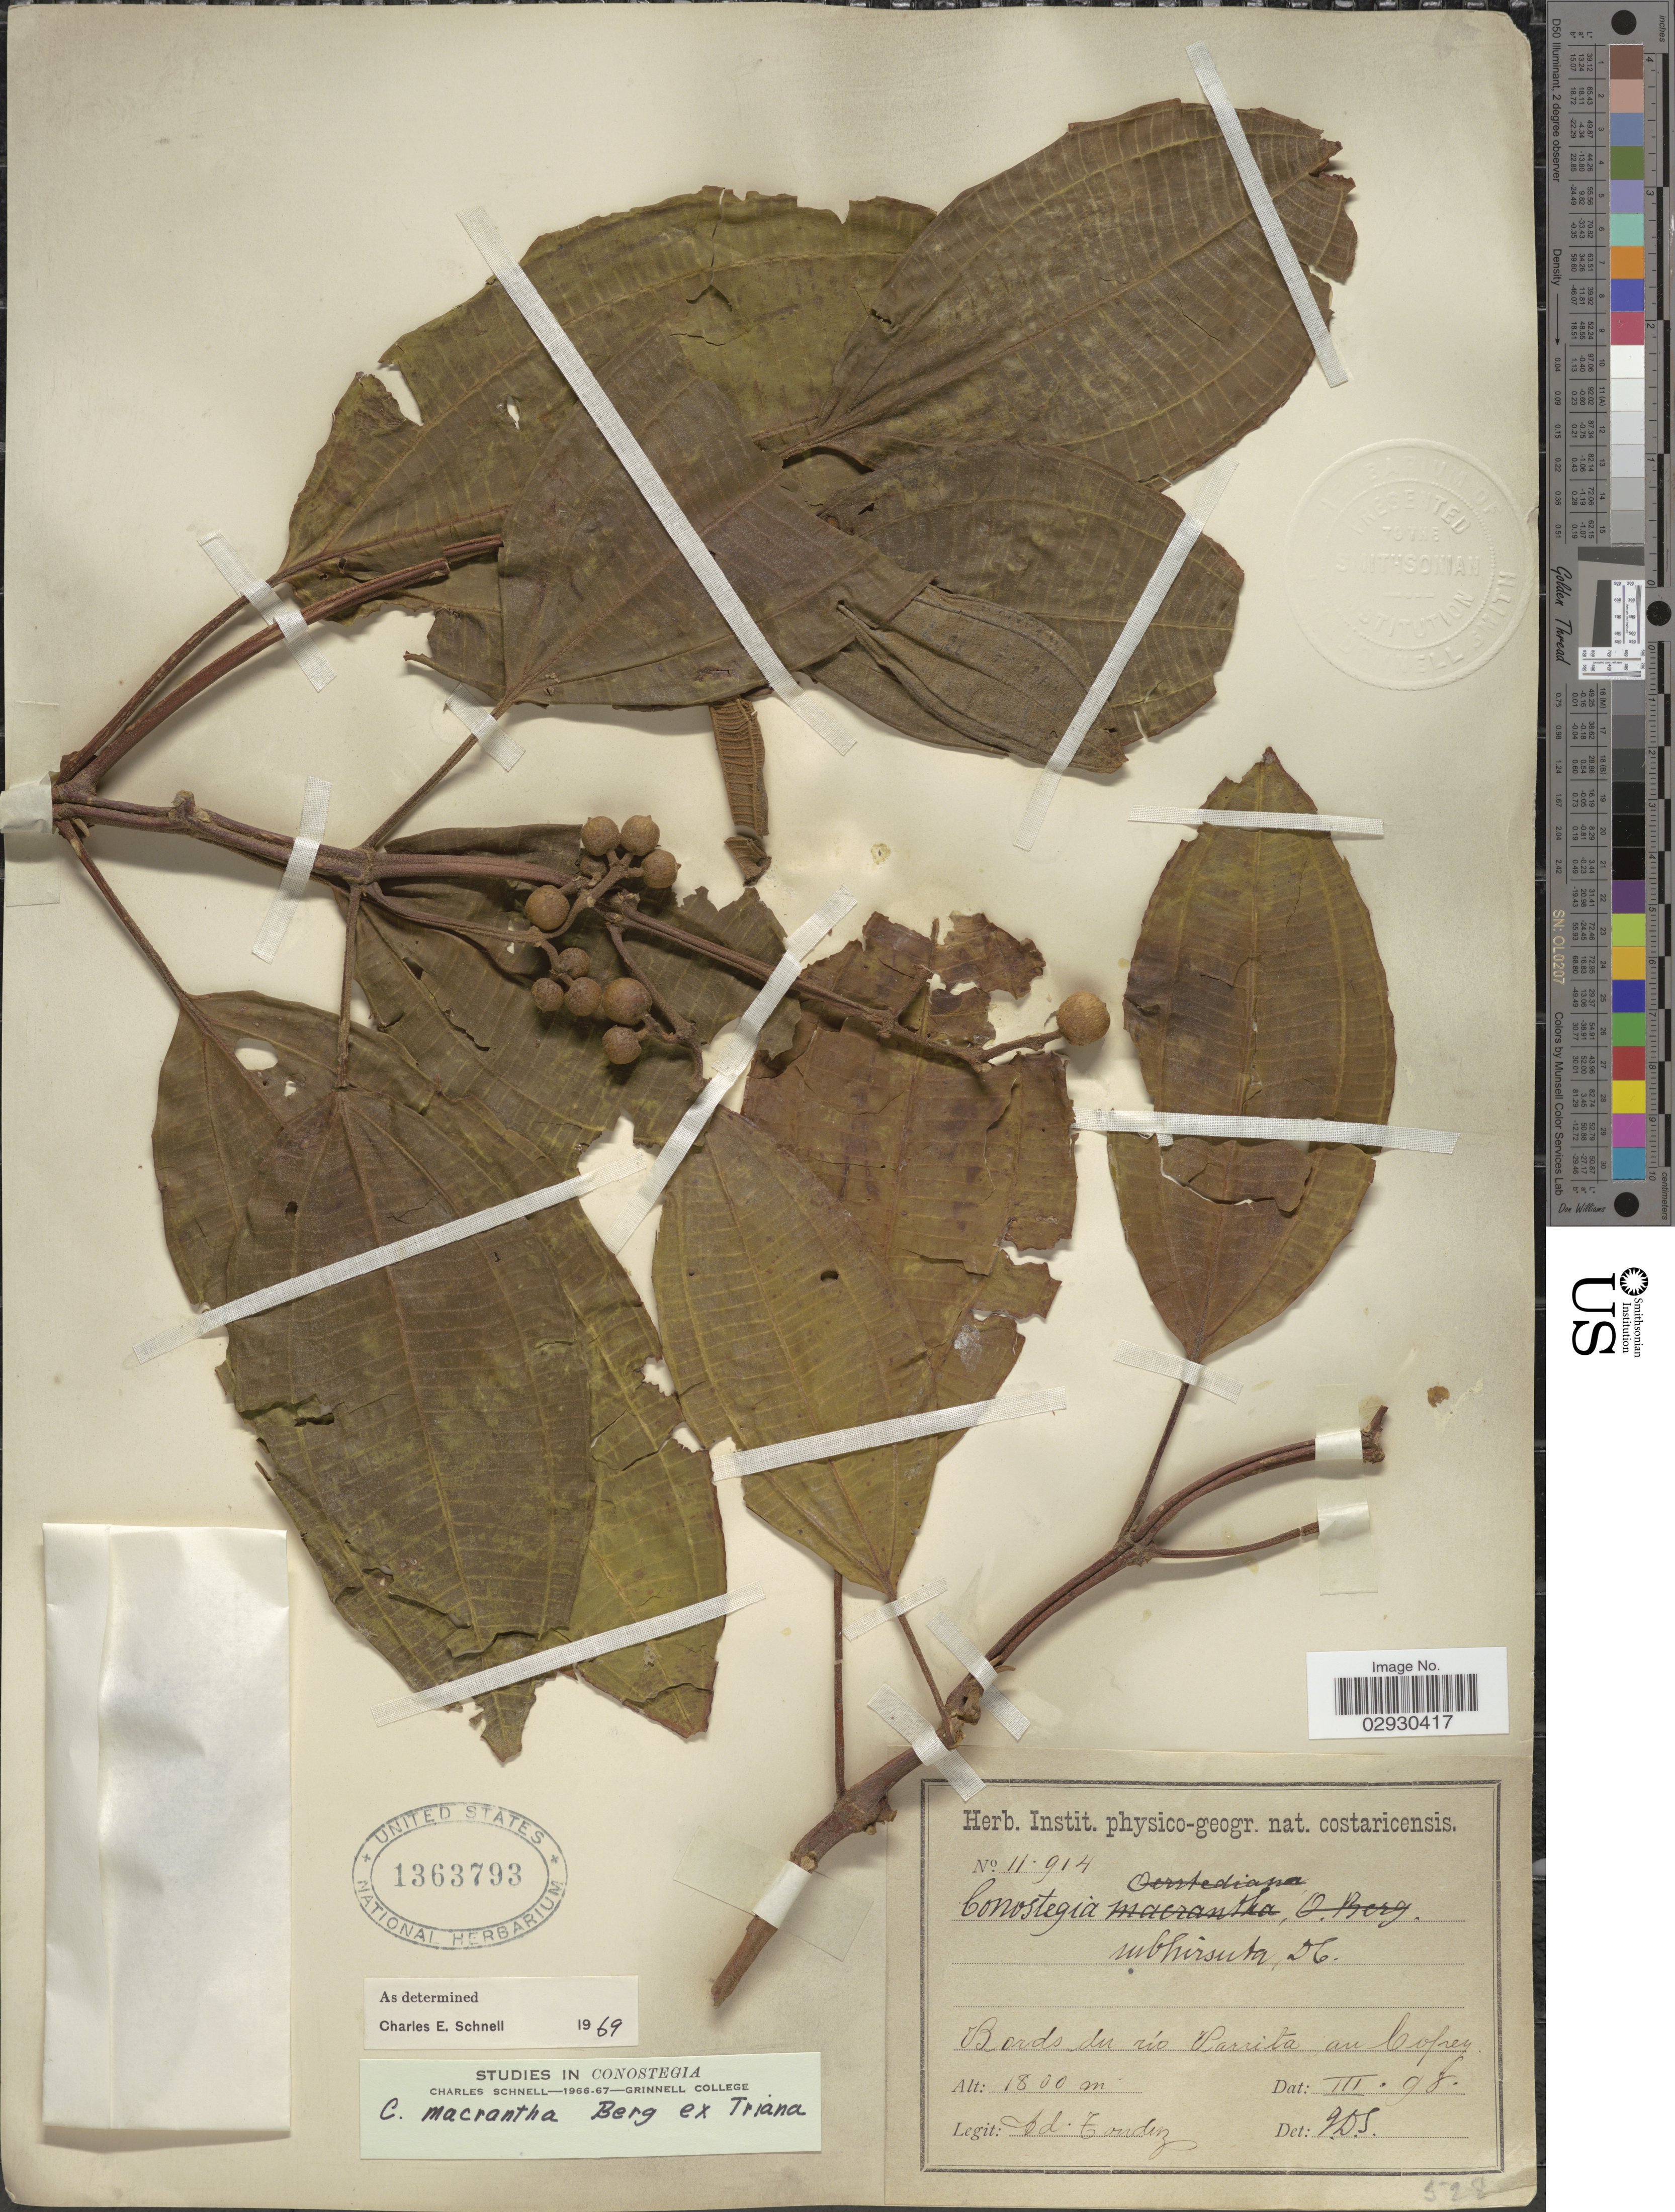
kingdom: Plantae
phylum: Tracheophyta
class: Magnoliopsida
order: Myrtales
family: Melastomataceae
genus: Conostegia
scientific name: Conostegia macrantha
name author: O. Berg ex Triana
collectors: A. Tonduz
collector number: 11914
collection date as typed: Transcribed d/m/y: /3/98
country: Costa Rica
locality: Bords du río Parrita au Copey.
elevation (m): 1800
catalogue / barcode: US 1363793